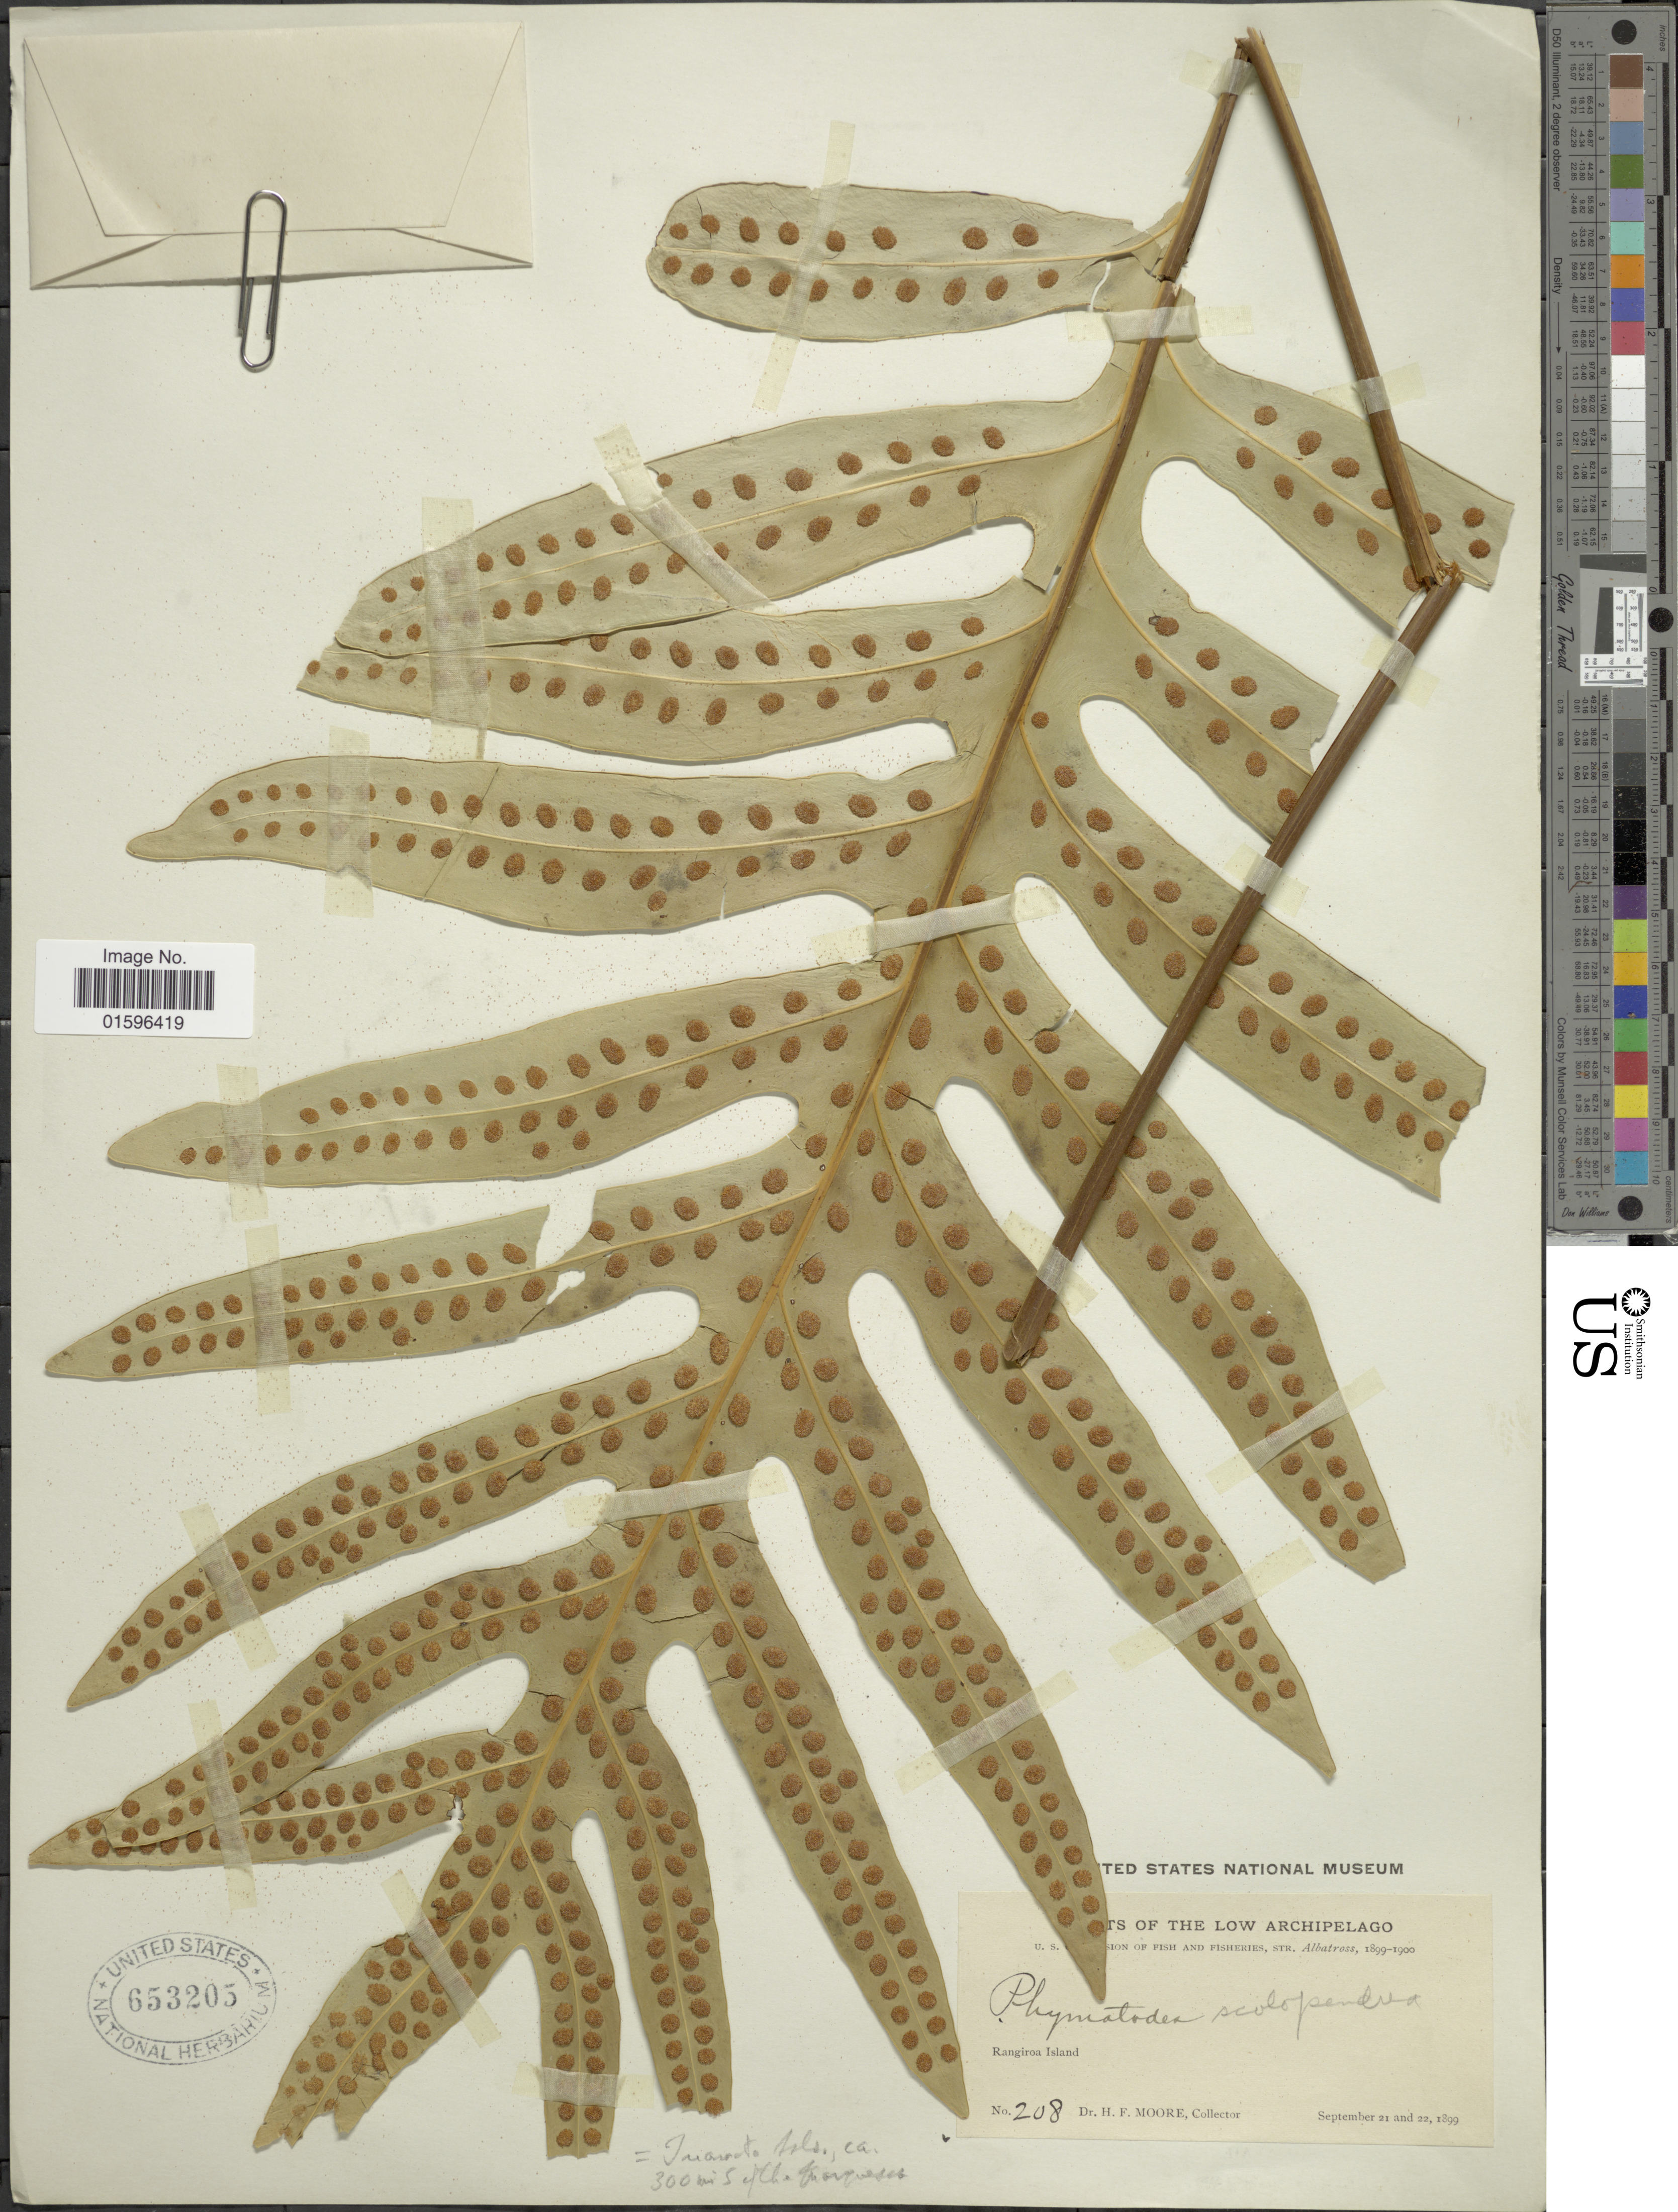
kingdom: Plantae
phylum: Tracheophyta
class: Polypodiopsida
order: Polypodiales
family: Polypodiaceae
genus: Polypodium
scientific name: Polypodium scolopendria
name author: Burm. f.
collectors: H. F. Moore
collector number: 208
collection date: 1899-09-21/1899-09-22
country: French Polynesia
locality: The Low Archipelago, Rangiroa Island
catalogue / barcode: US 653205